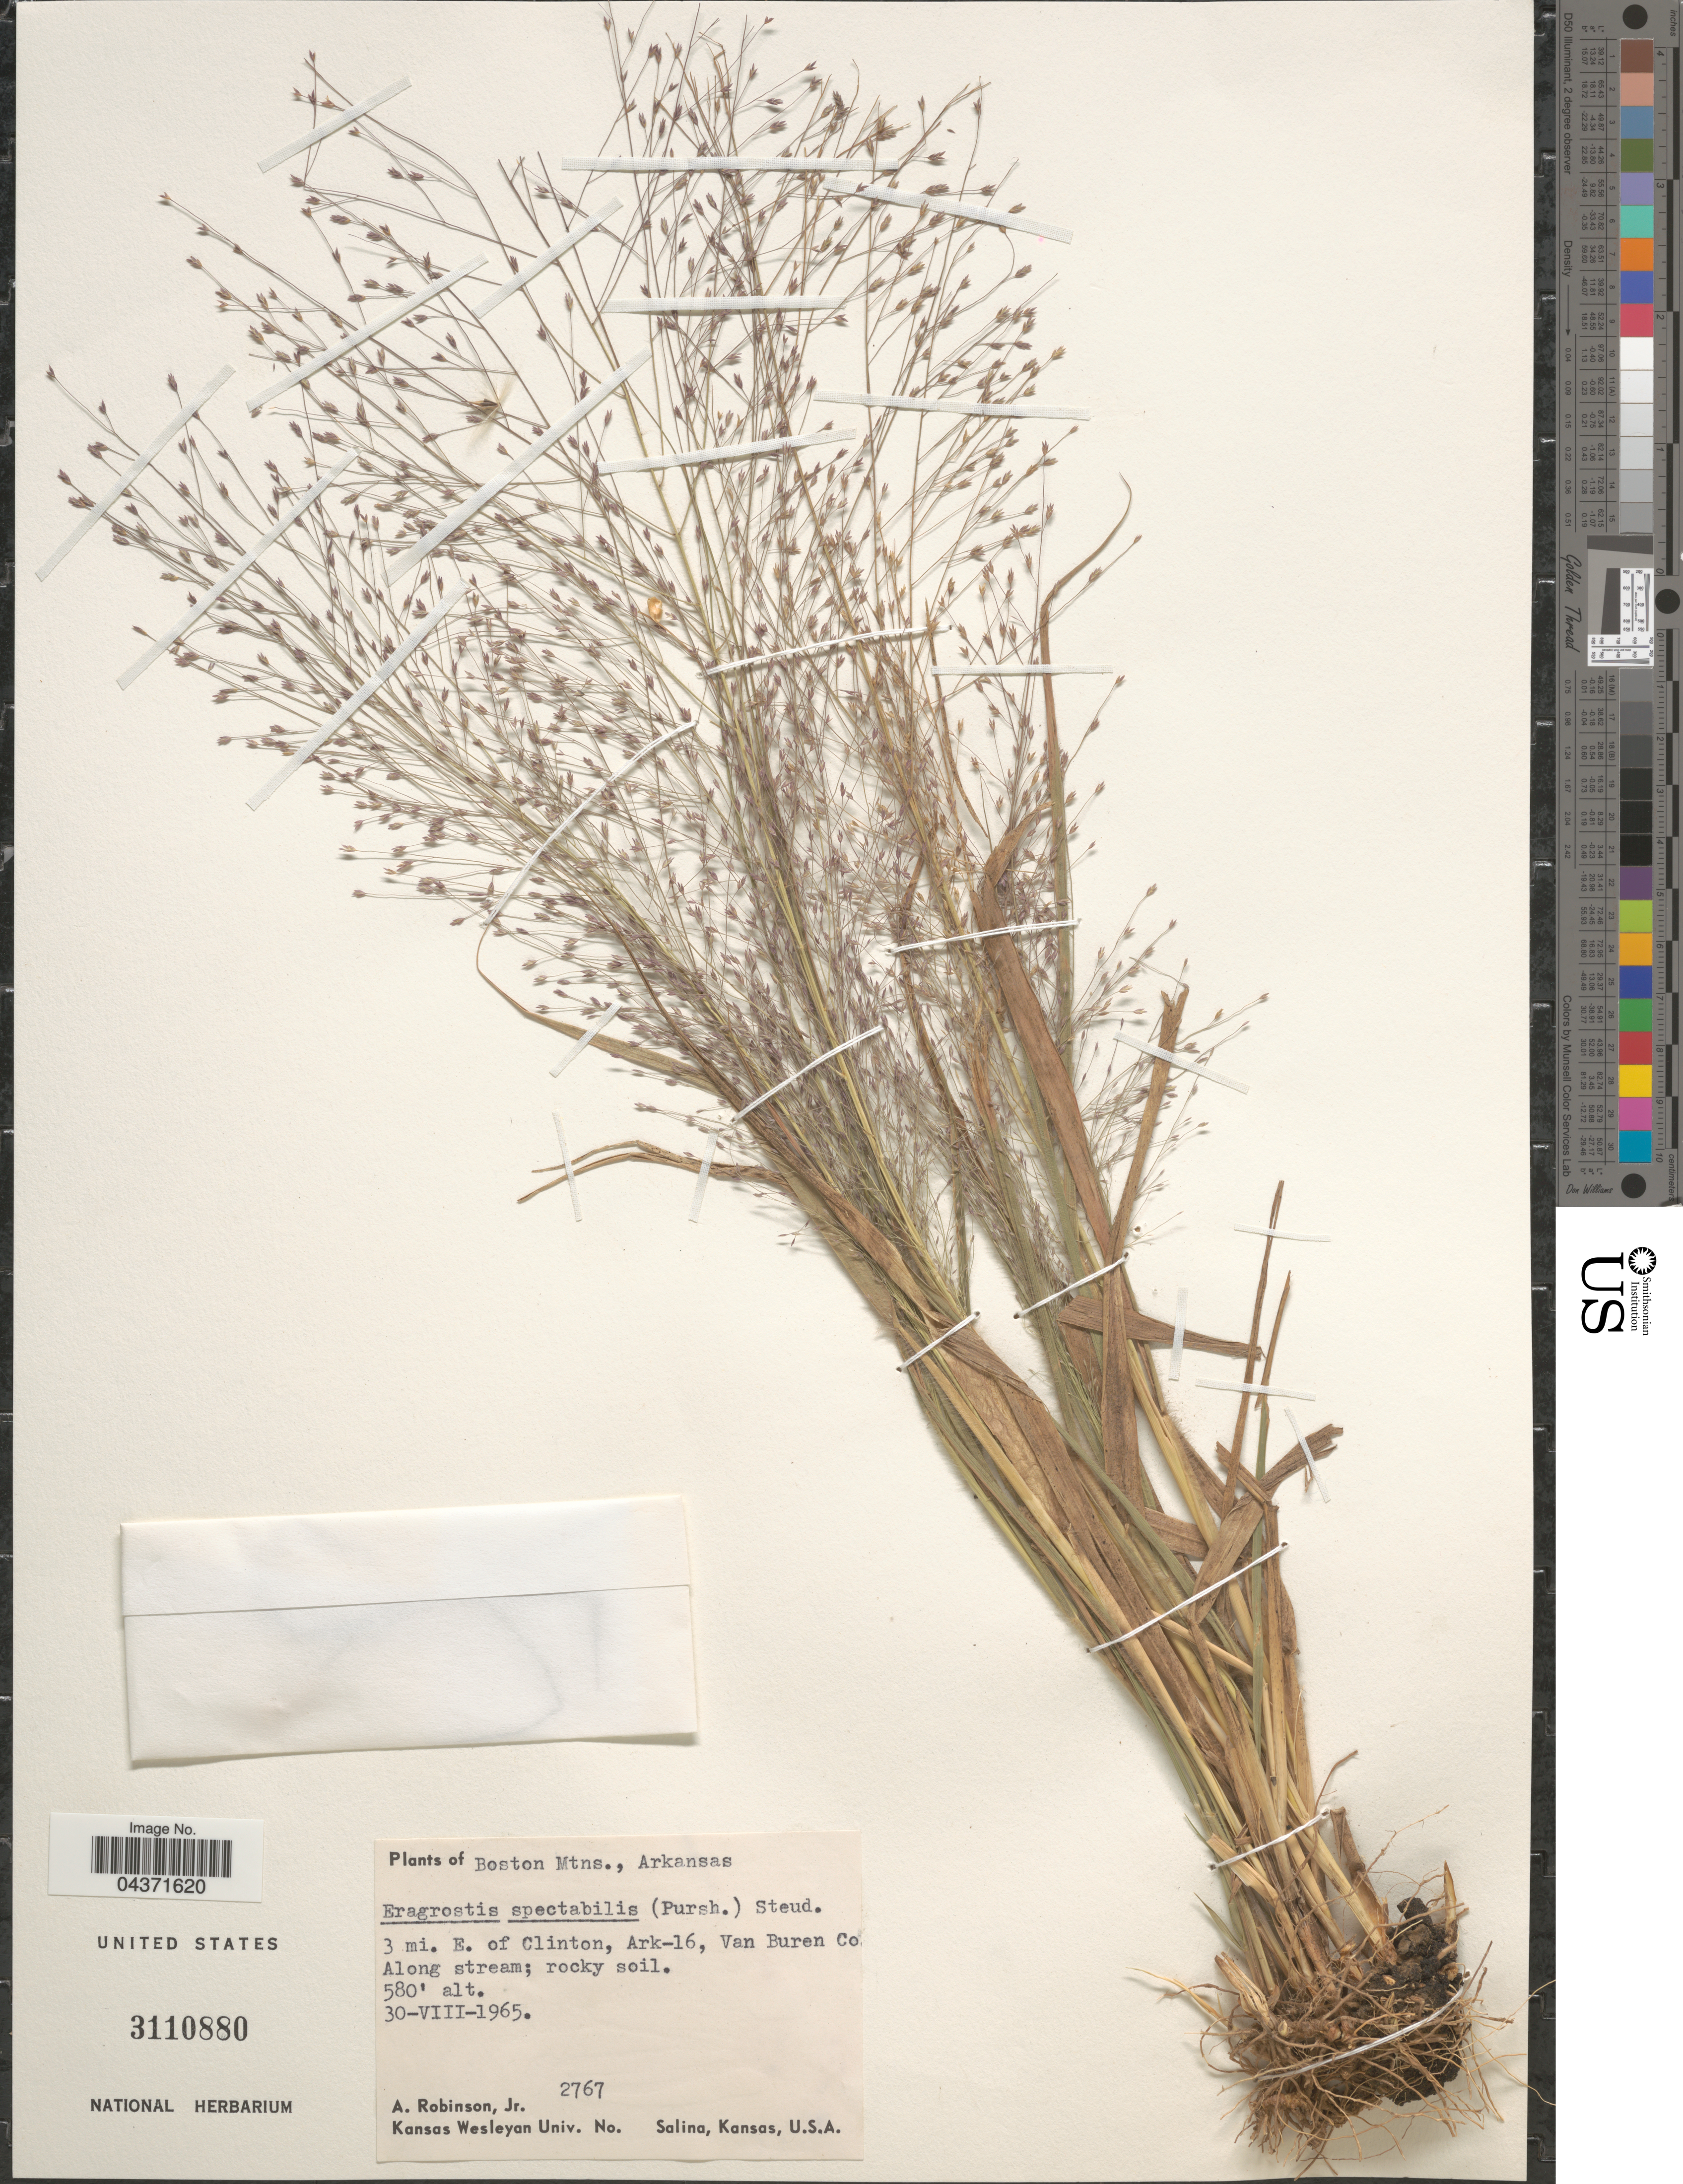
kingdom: Plantae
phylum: Tracheophyta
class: Liliopsida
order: Poales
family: Poaceae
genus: Eragrostis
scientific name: Eragrostis spectabilis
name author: (Pursh) Steud.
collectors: A. Robinson Jr.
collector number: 2767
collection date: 1965-08-30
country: United States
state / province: Arkansas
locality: Boston Mtns. 3 mi. E. of Clinton, Ark-16, Van Buren Co.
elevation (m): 177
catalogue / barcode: US 3110880